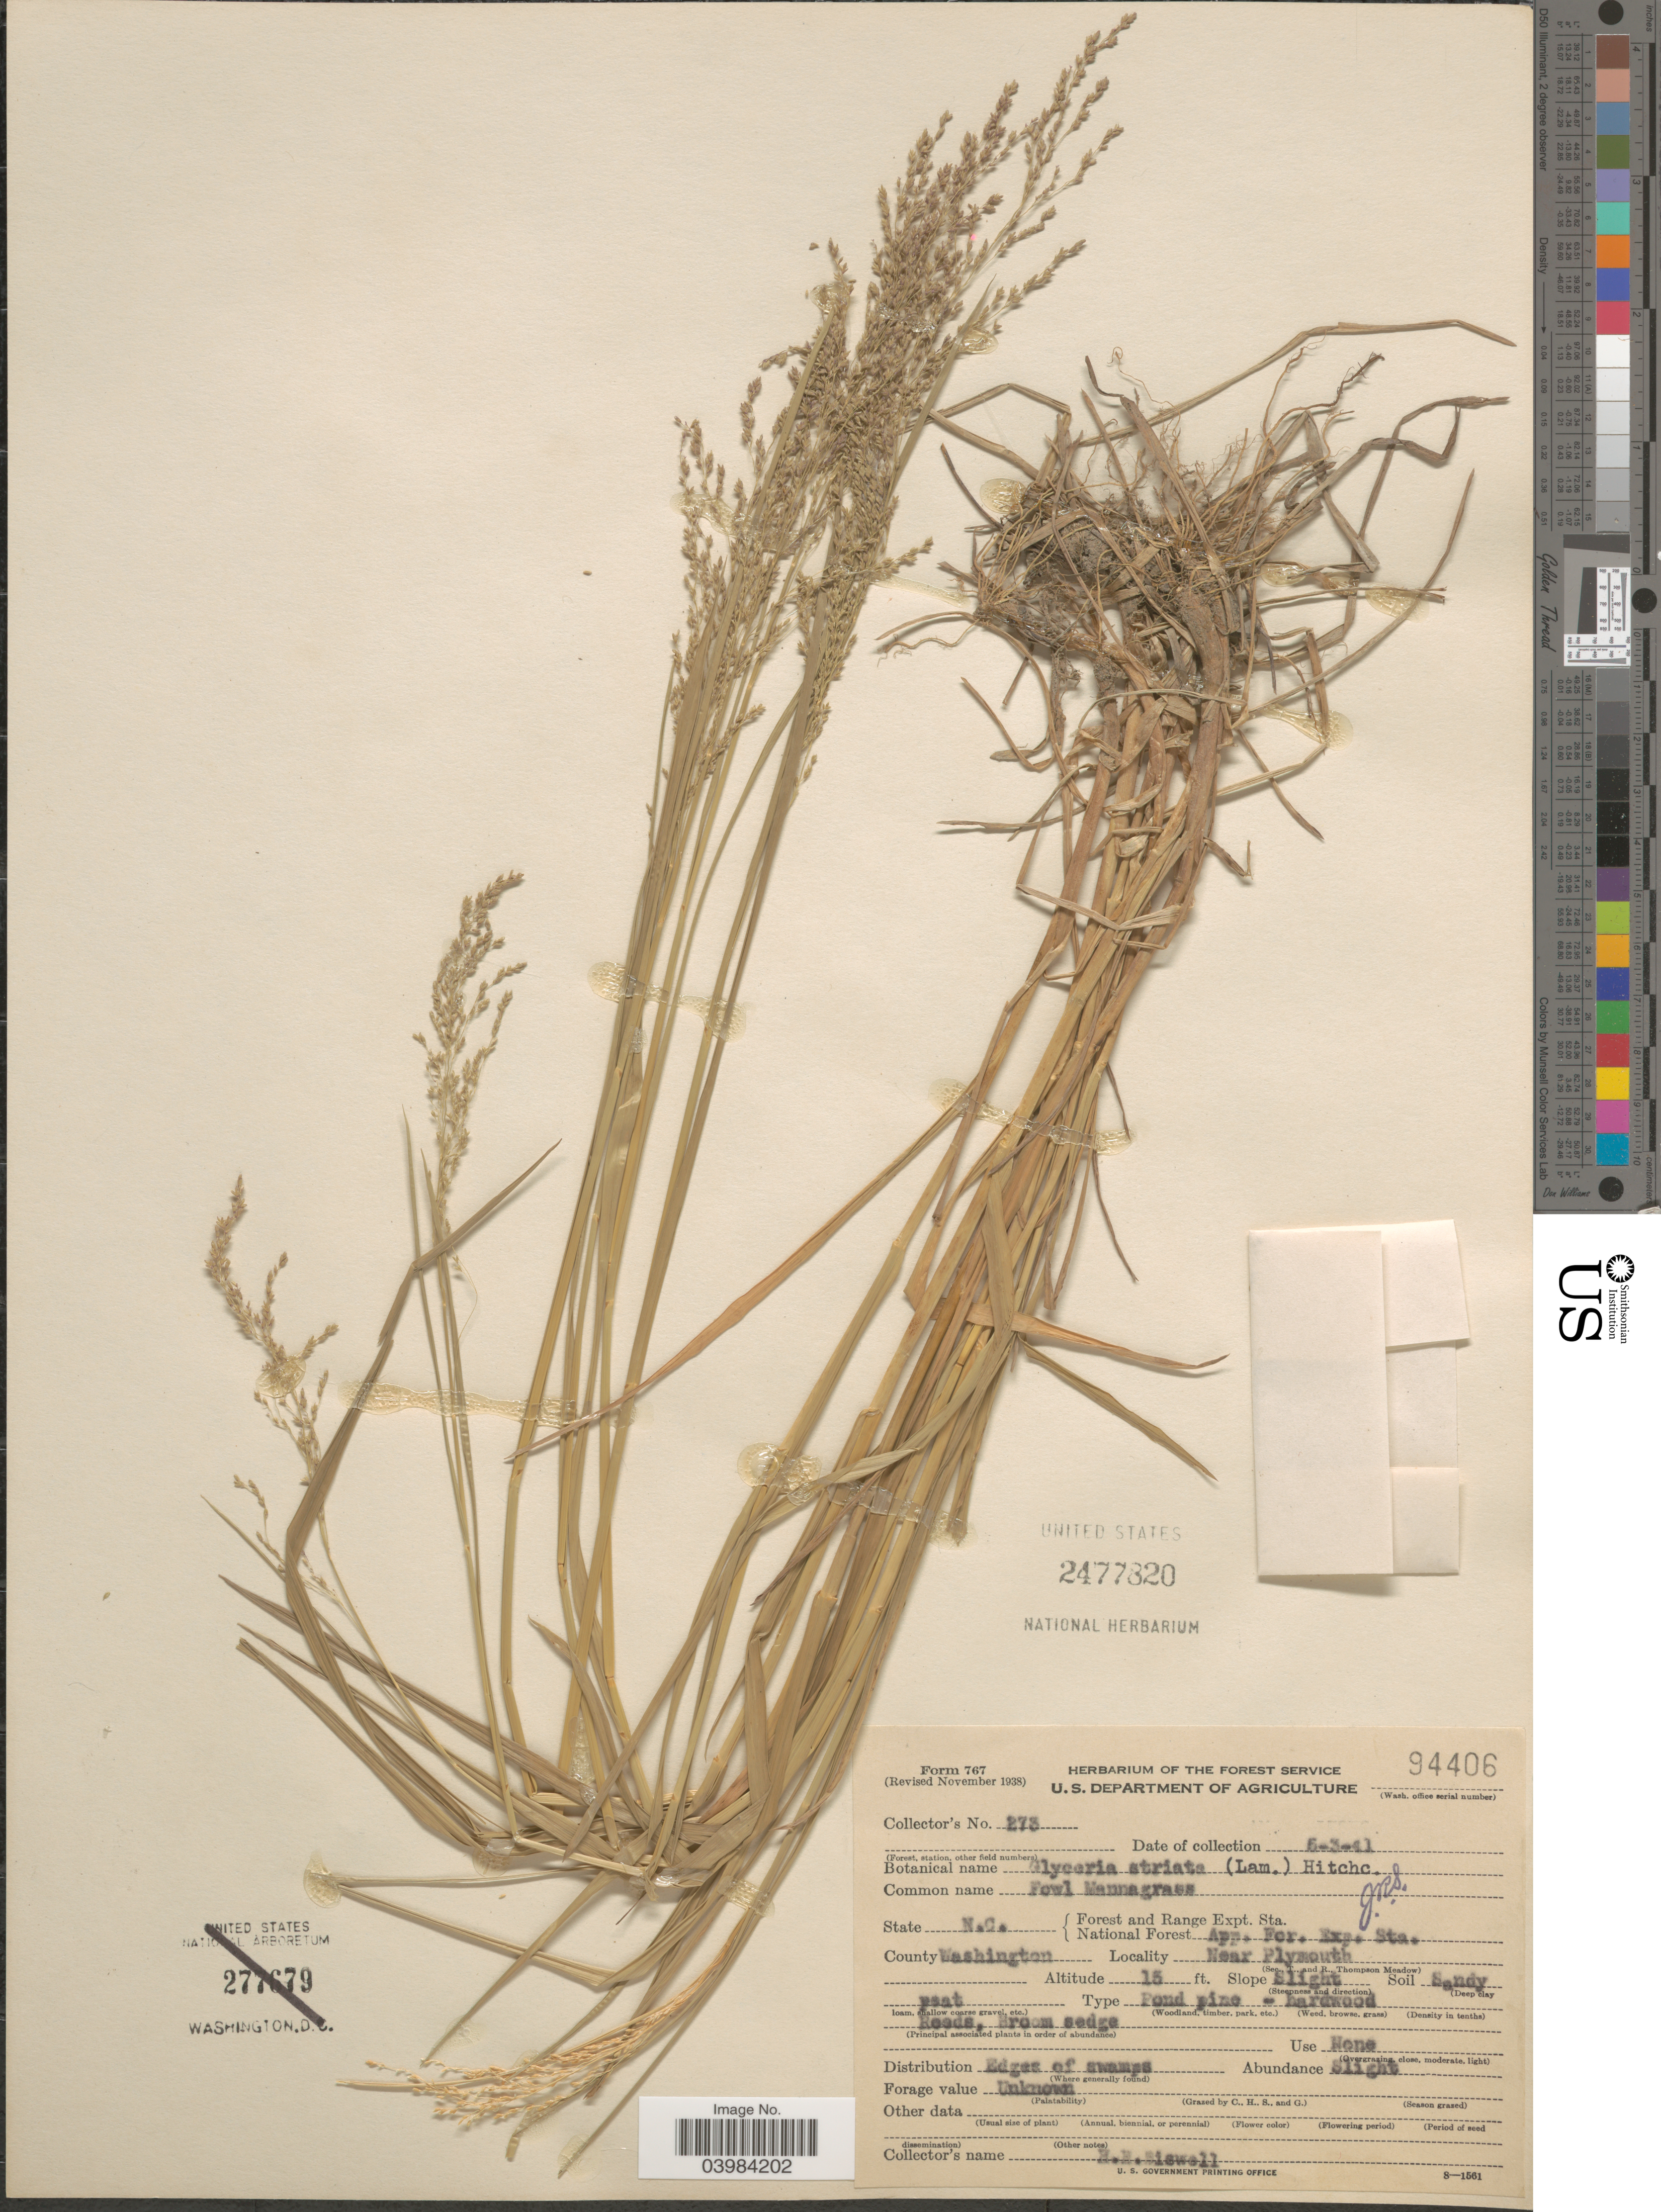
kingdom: Plantae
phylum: Tracheophyta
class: Liliopsida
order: Poales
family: Poaceae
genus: Glyceria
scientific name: Glyceria striata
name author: (Lam.) Hitchc.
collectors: H. Biswell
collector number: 273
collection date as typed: Transcribed d/m/y: 3/5/41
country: United States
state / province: North Carolina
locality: Forest and Range Expt. Sta. National Forest. App. For. Exp. Sta. County. Washington. Near Plymouth.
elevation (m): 4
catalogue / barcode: US 2477820